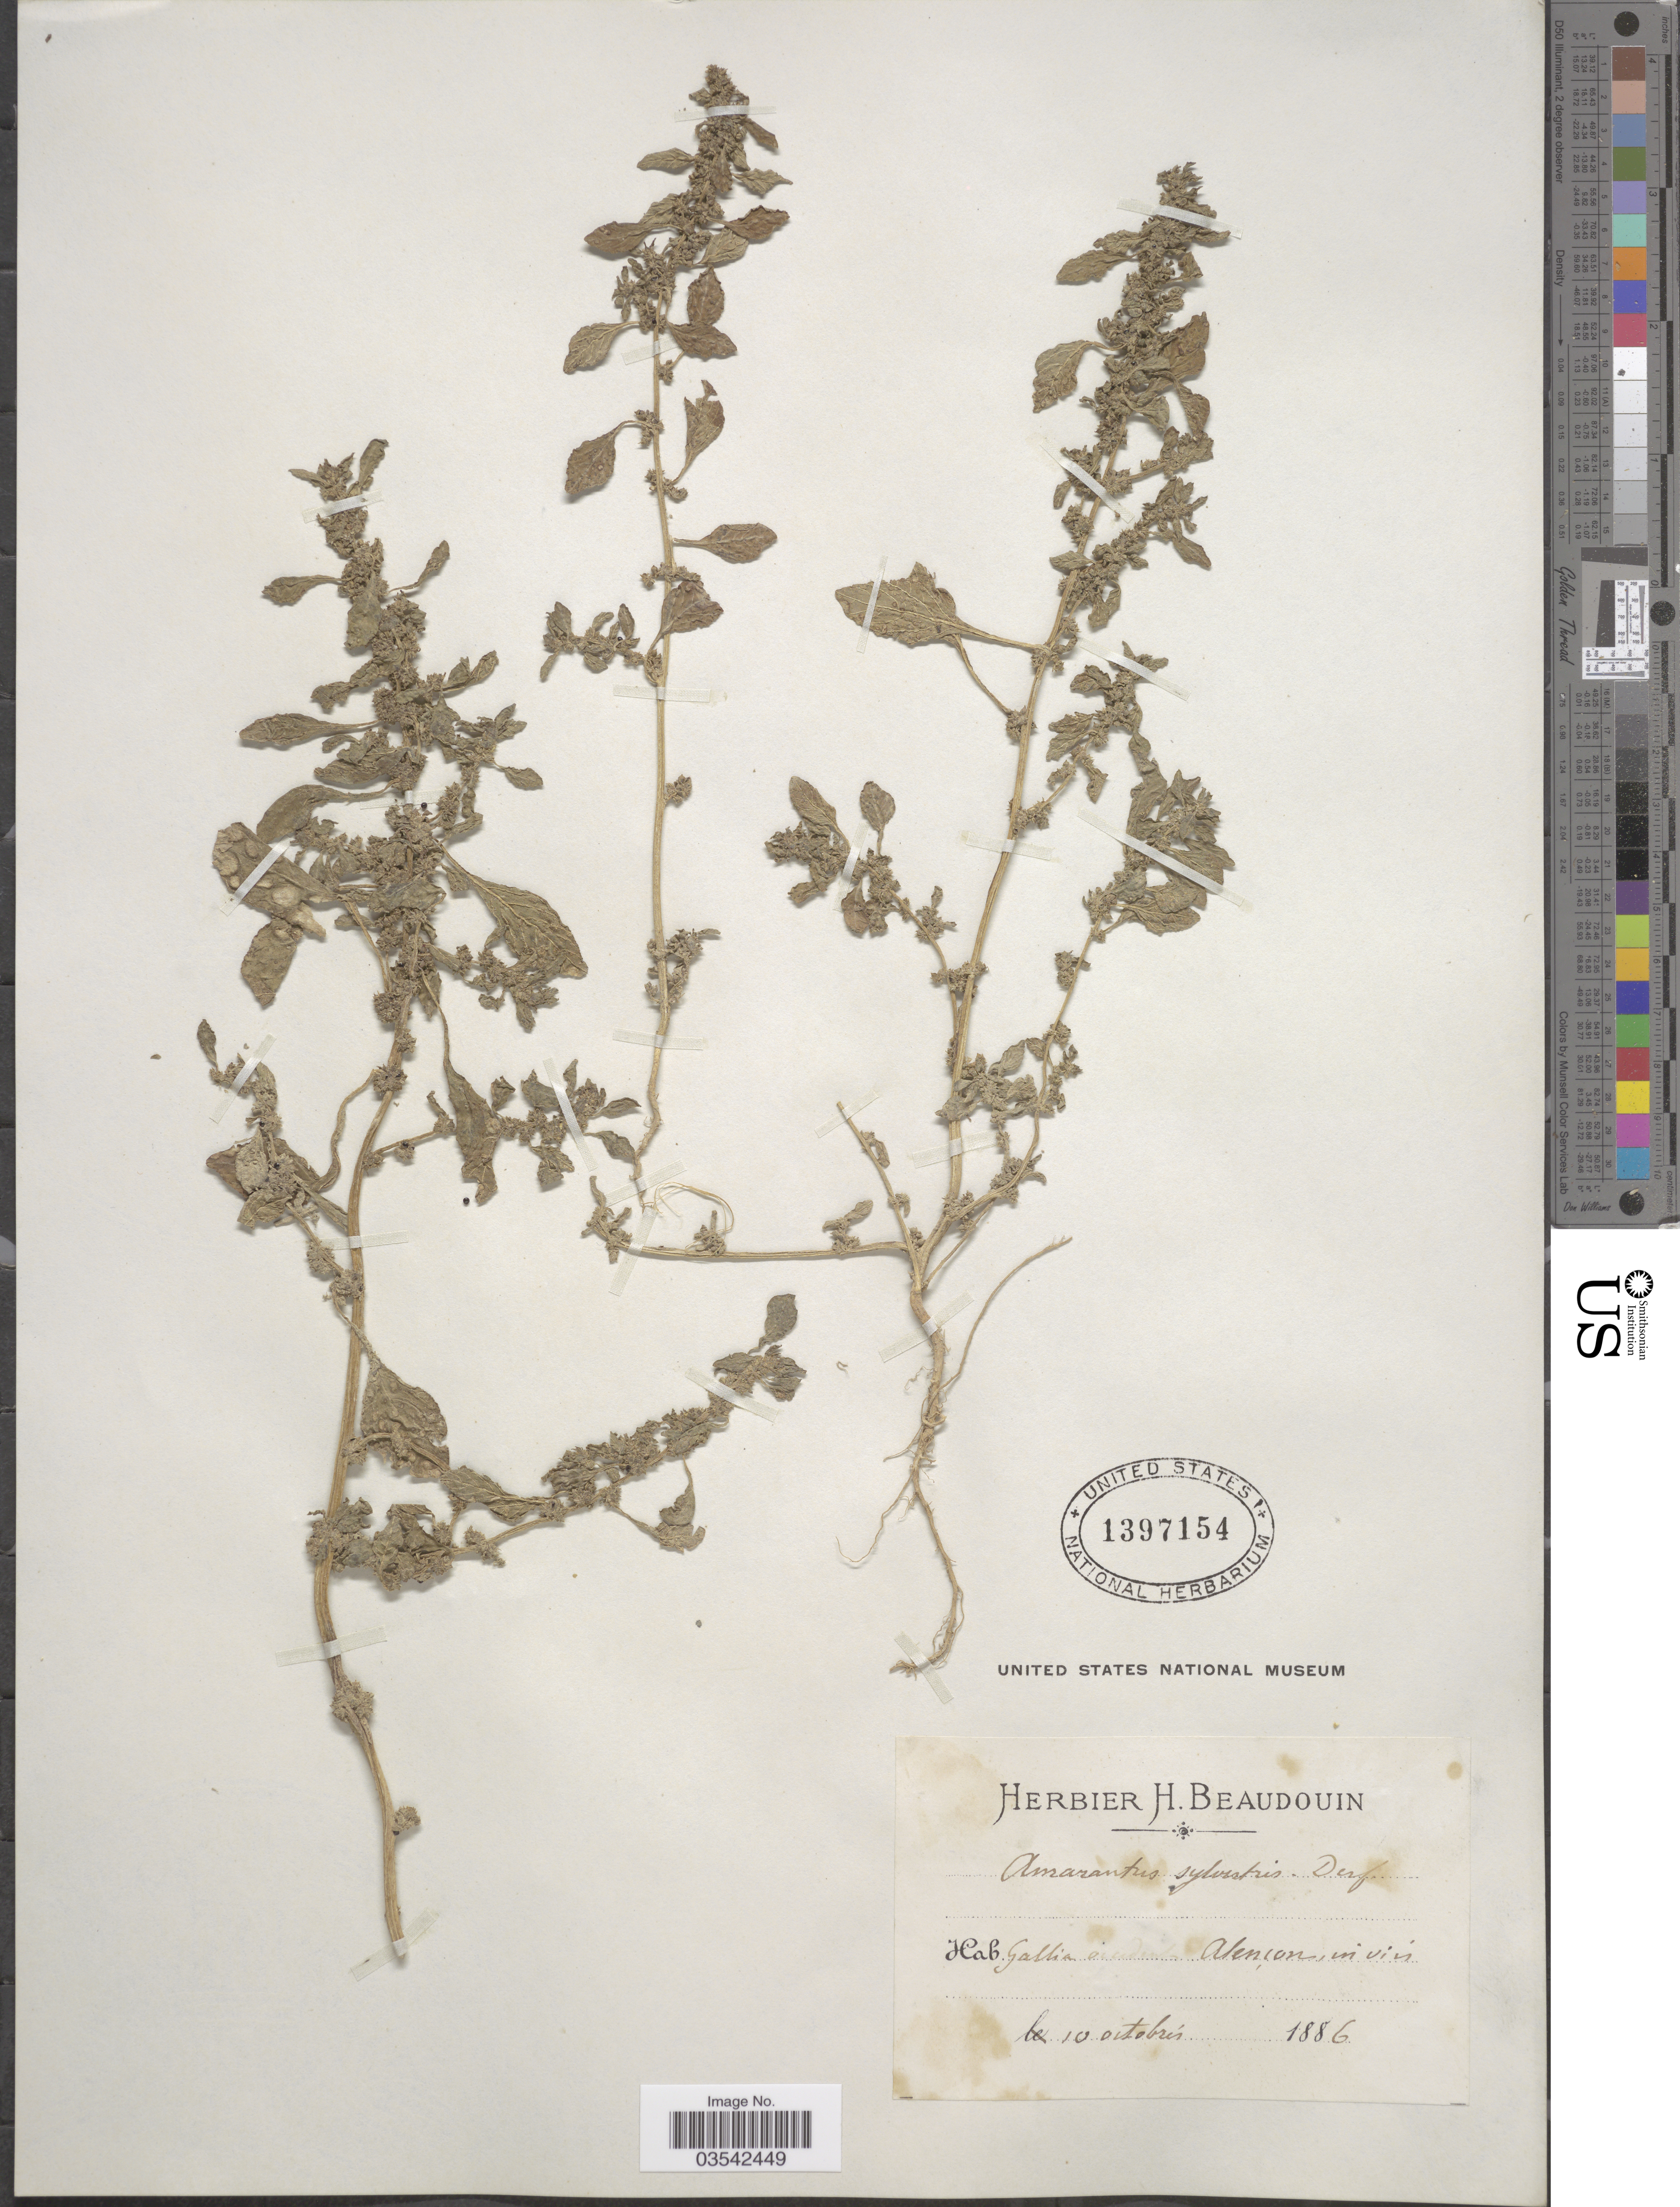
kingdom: Plantae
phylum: Tracheophyta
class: Magnoliopsida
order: Caryophyllales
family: Amaranthaceae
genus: Amaranthus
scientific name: Amaranthus sylvestris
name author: Desf.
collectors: ex herb. H. Beaudouin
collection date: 1886-10-10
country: France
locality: Gallia occident Alencon, in vici.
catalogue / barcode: US 1397154